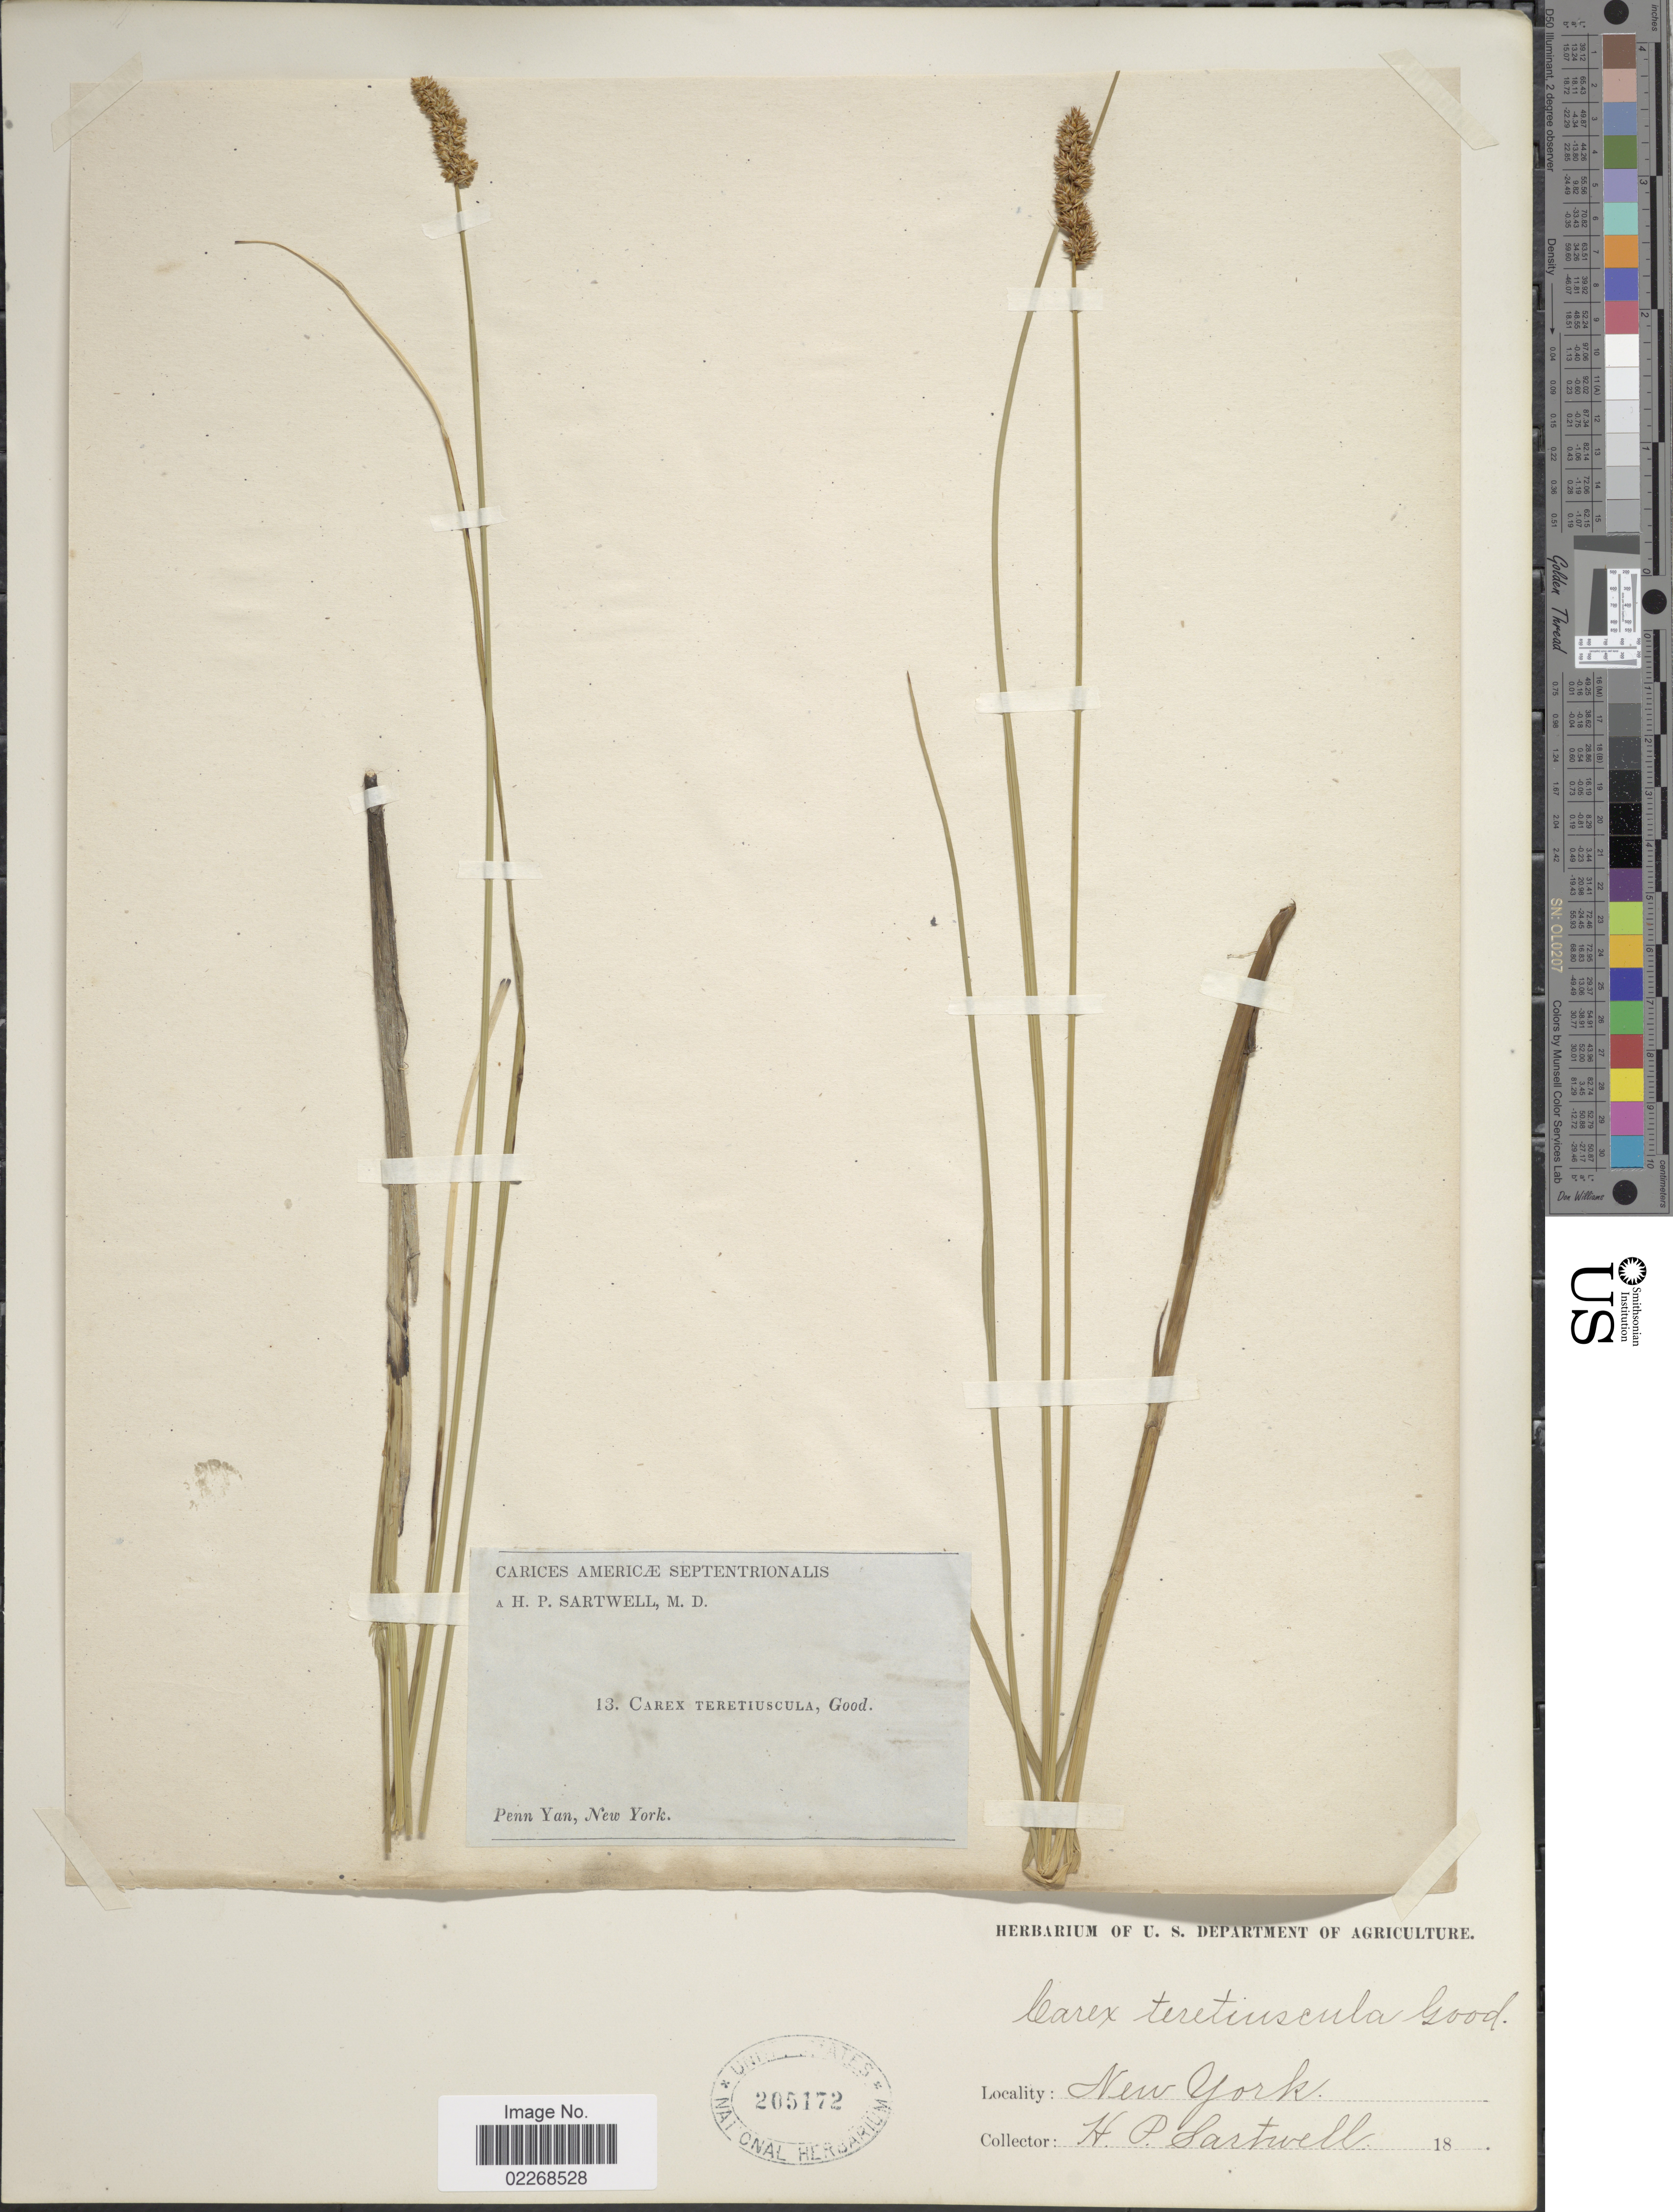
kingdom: Plantae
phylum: Tracheophyta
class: Liliopsida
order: Poales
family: Cyperaceae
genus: Carex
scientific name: Carex diandra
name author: Schrank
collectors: H. P. Sartwell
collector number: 13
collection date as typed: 18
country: United States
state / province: New York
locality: Carices Americae Septentrionalis, Penn Yan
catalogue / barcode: US 205172